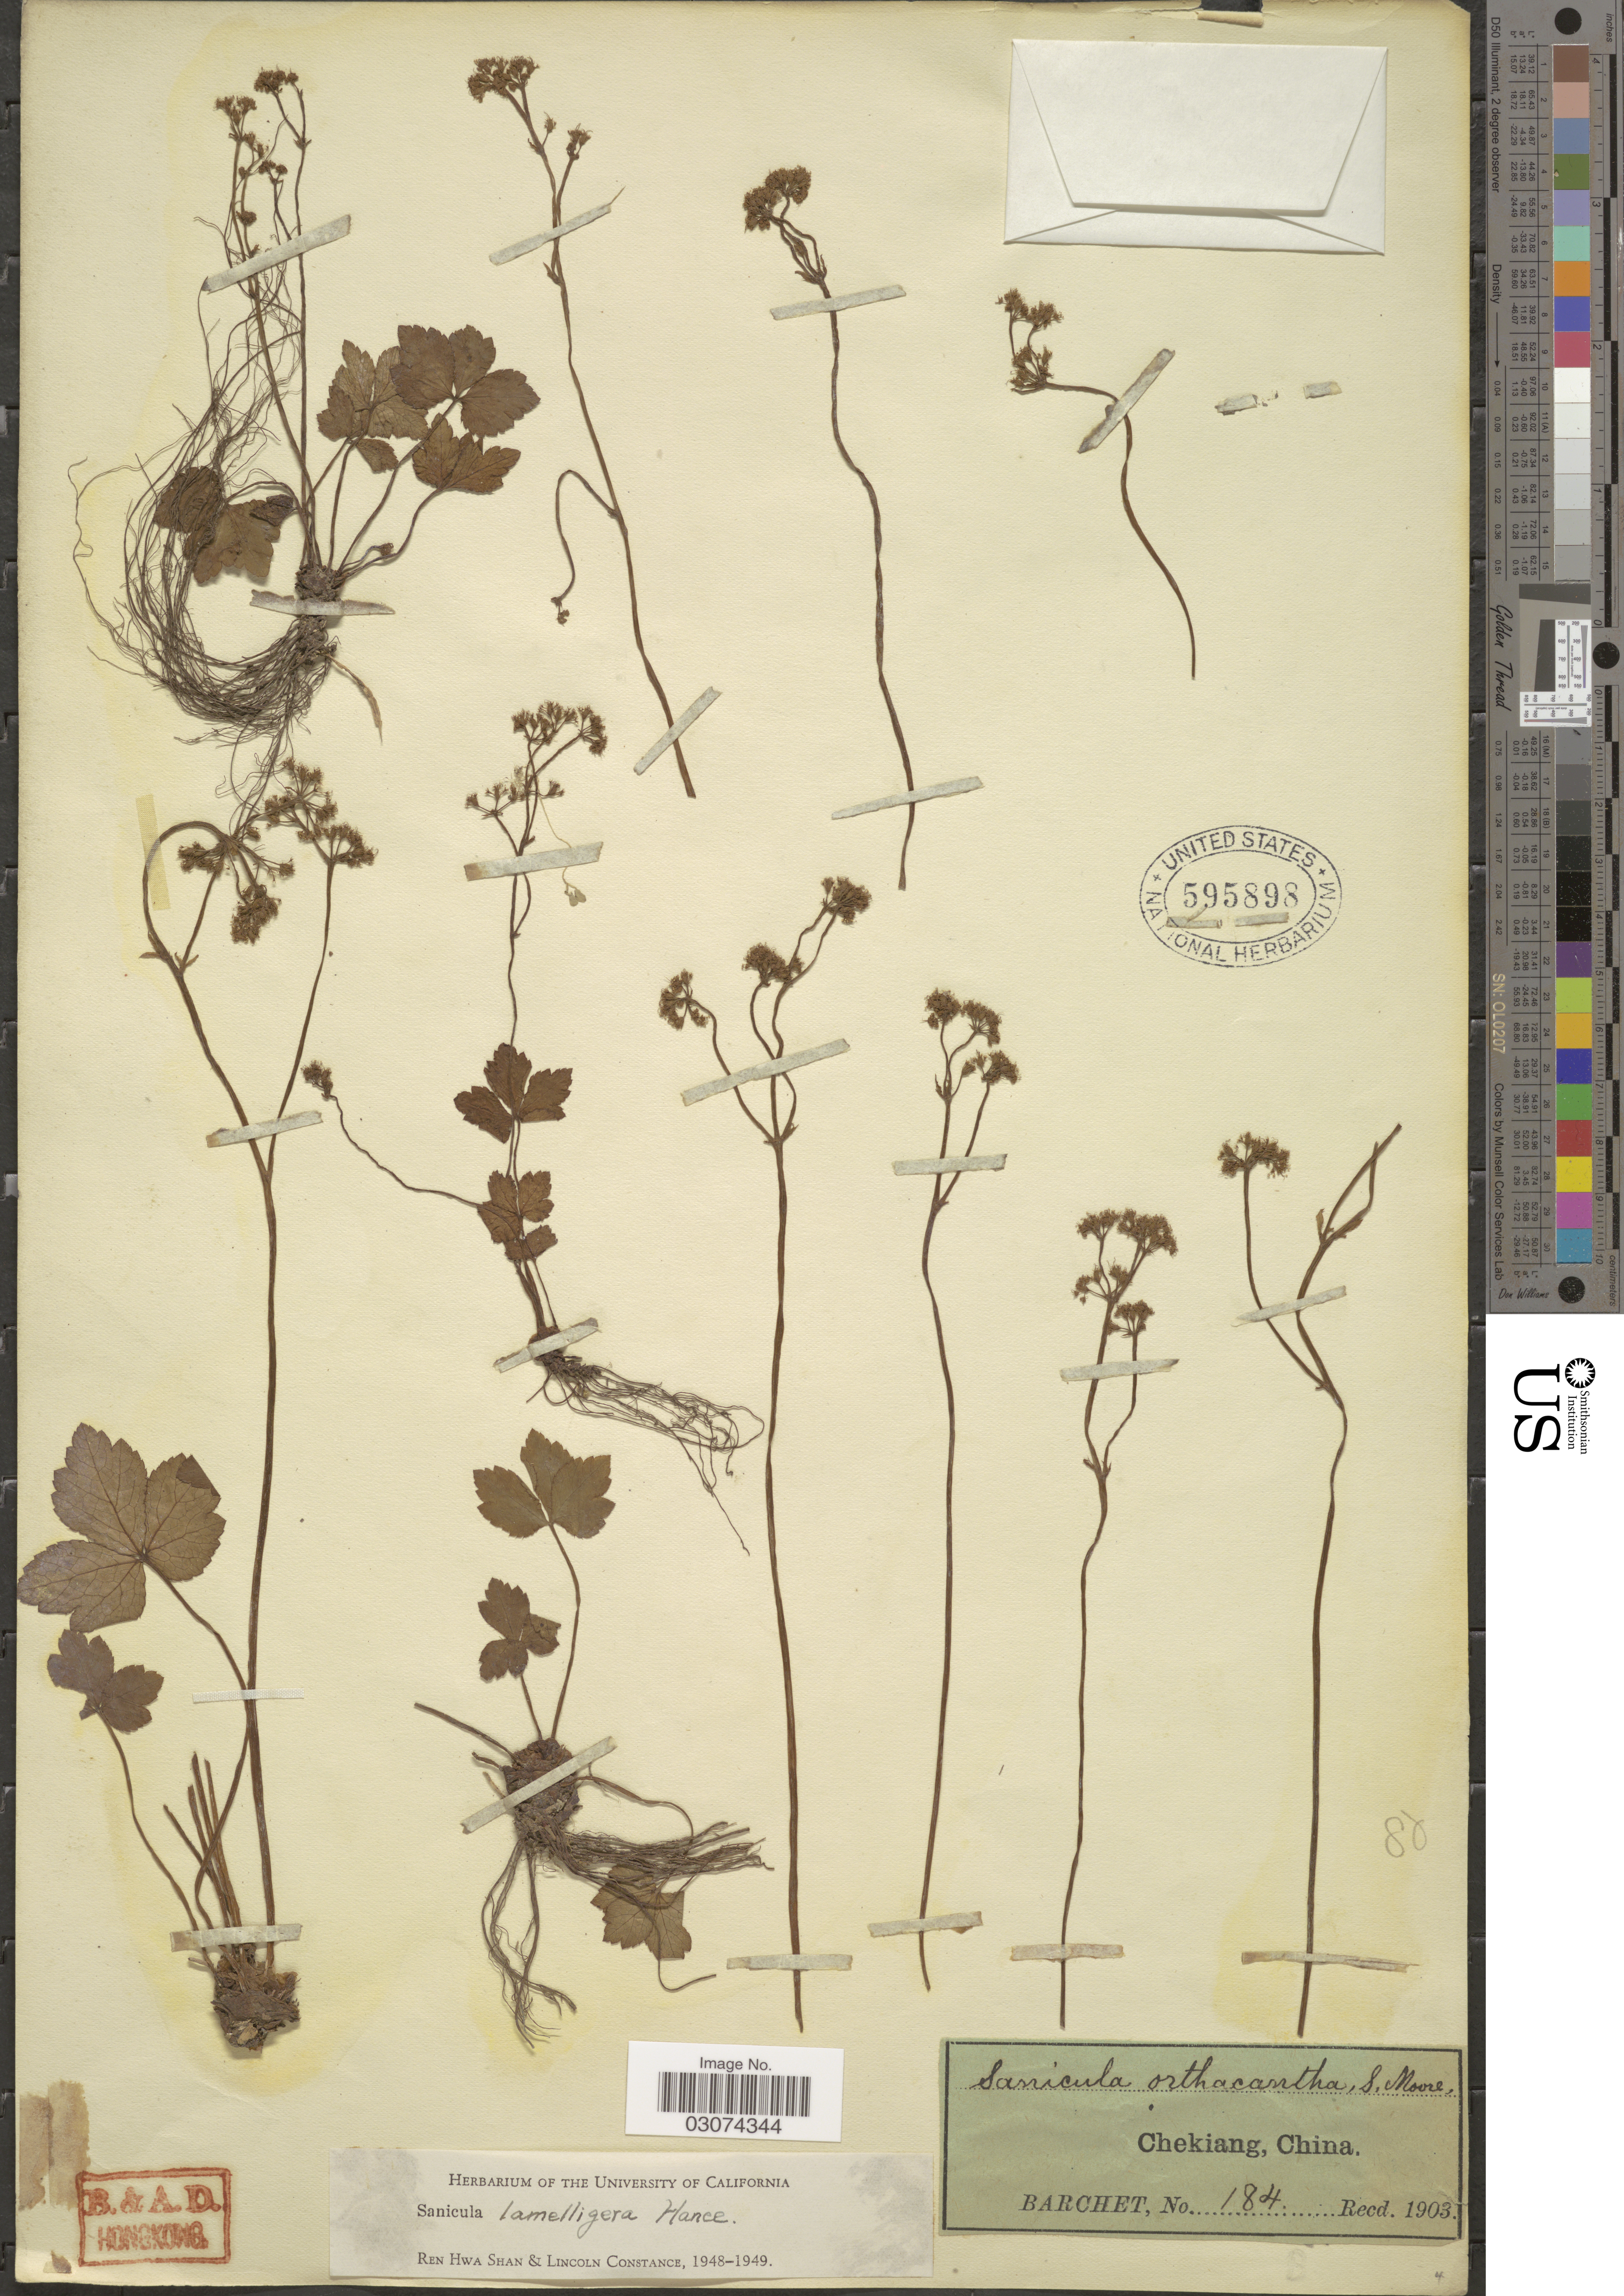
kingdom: Plantae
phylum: Tracheophyta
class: Magnoliopsida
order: Apiales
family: Apiaceae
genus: Sanicula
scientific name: Sanicula lamelligera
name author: Hance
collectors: Barchet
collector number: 184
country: China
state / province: Zhejiang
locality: Chekiang.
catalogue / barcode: US 595898